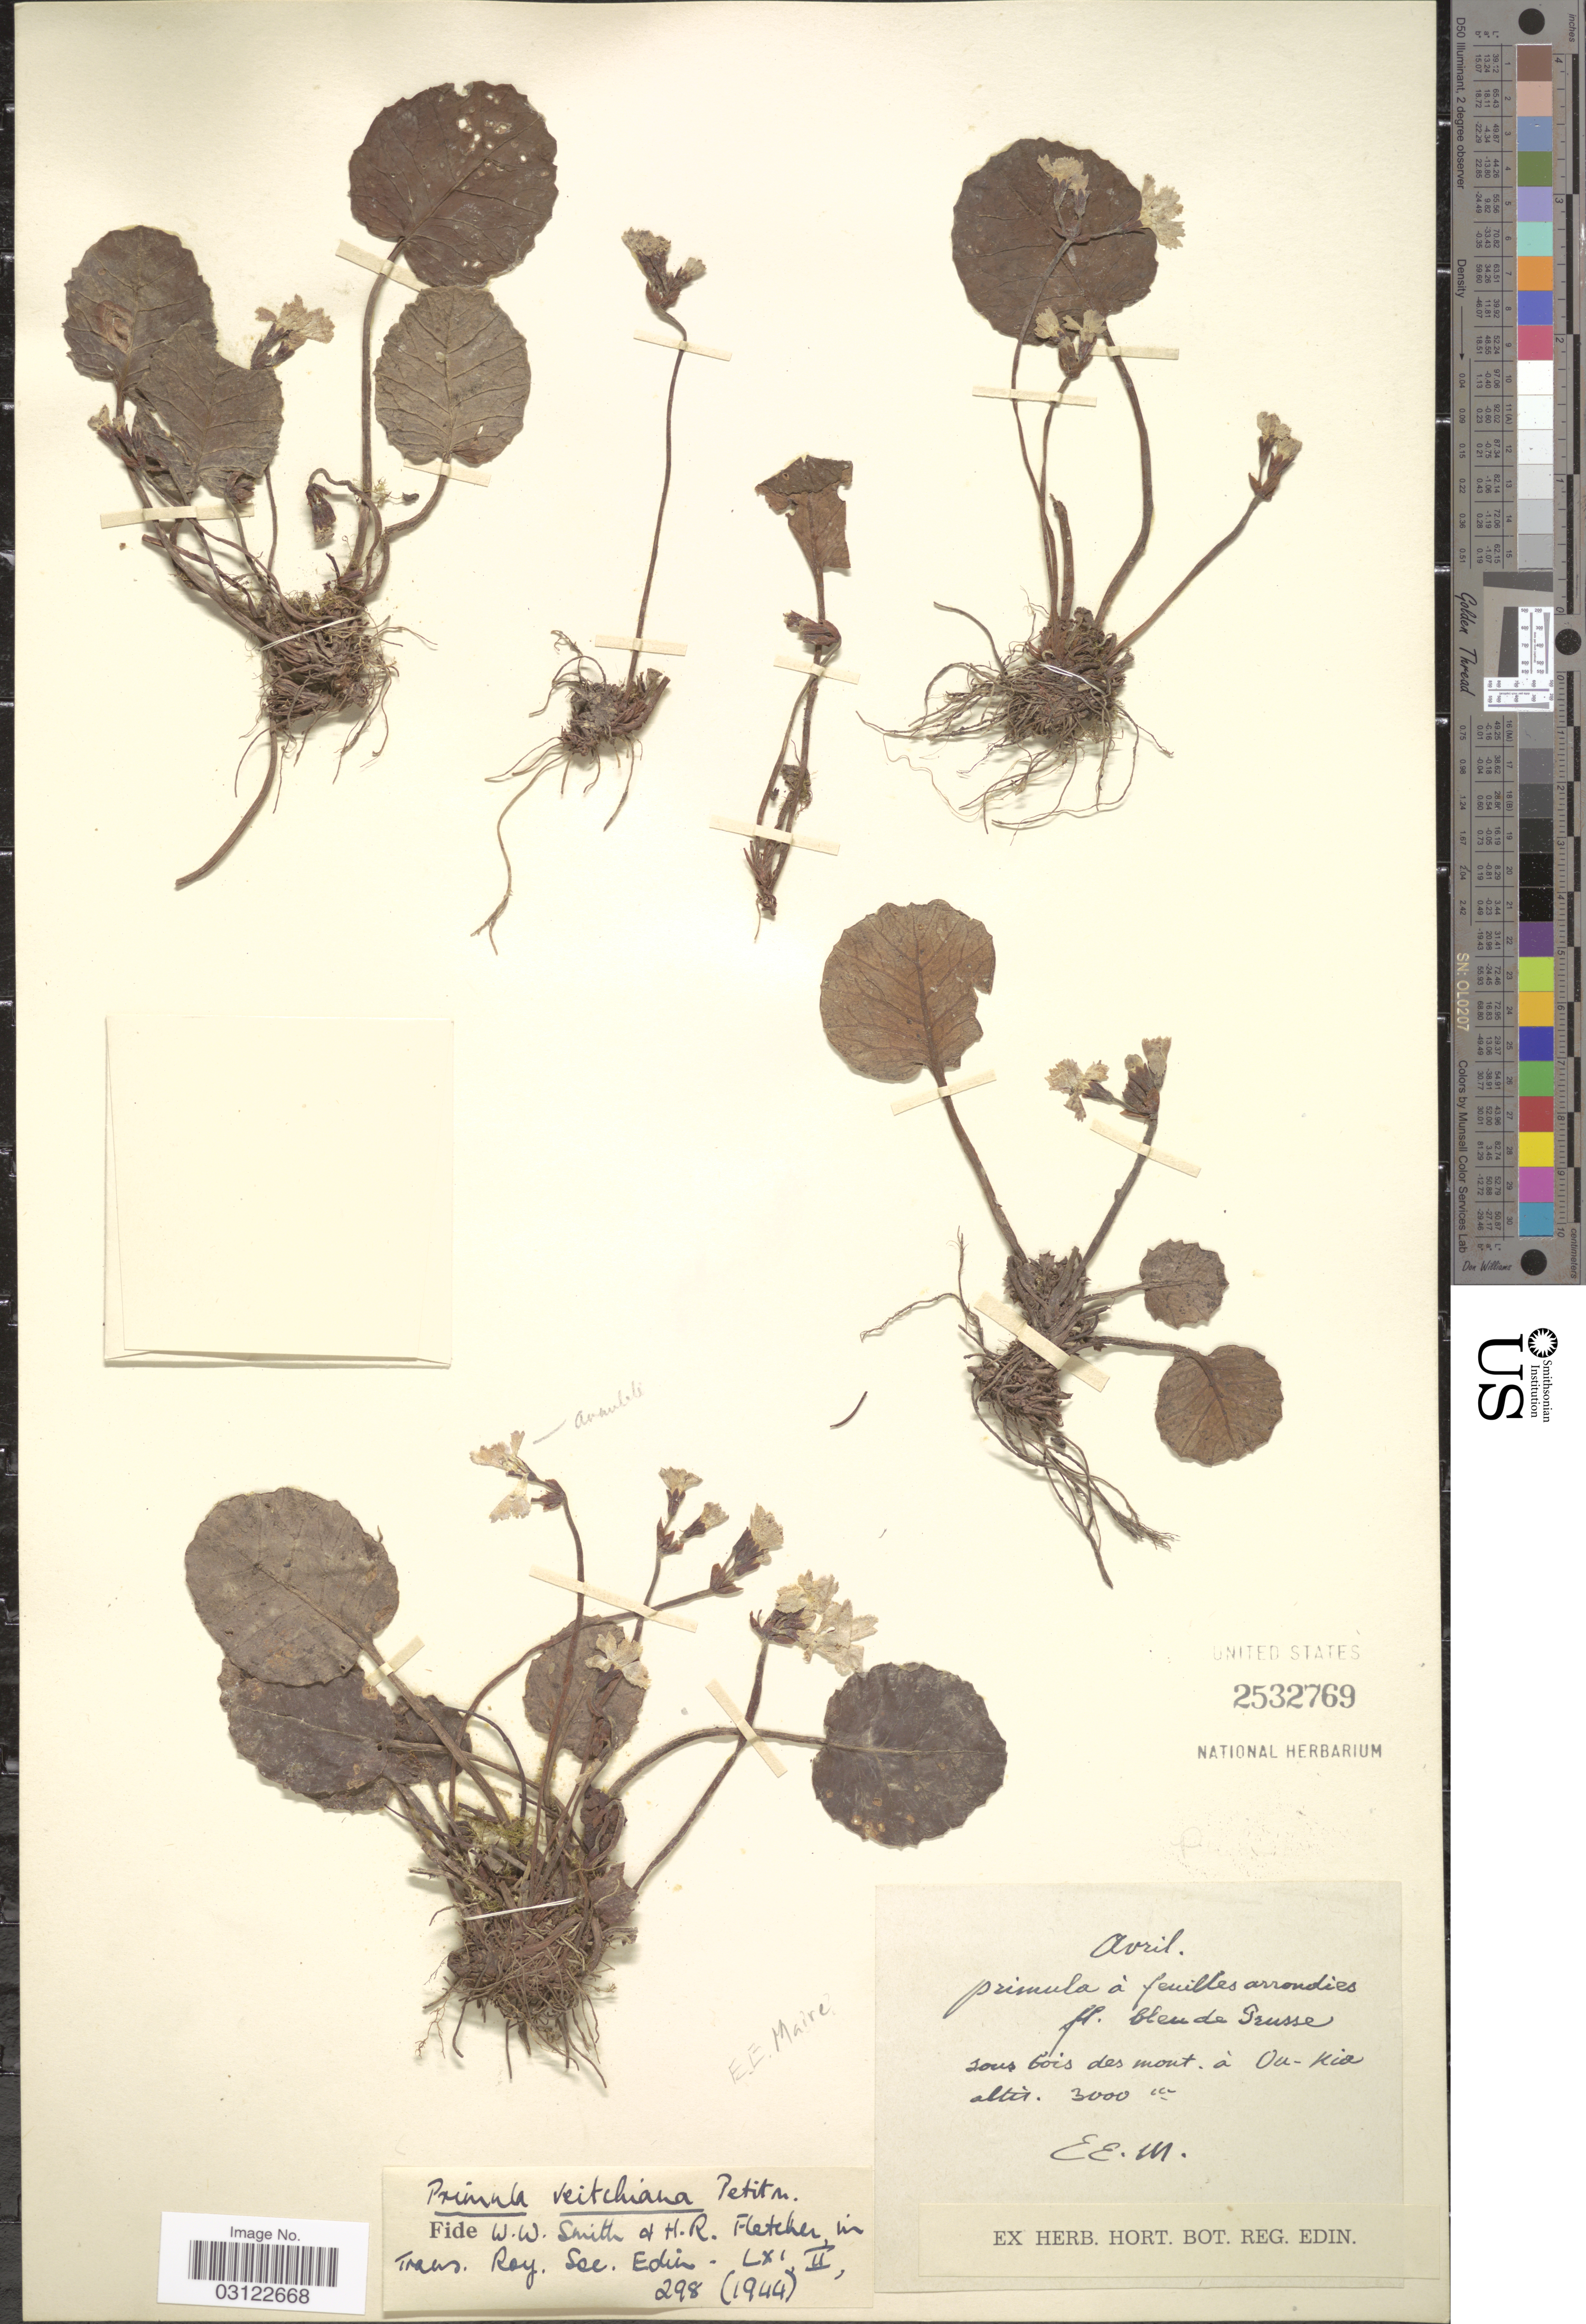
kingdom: Plantae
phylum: Tracheophyta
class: Magnoliopsida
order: Ericales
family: Primulaceae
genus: Primula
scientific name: Primula veitchiana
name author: Petitm.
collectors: E. E. Maire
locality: Sous bois des mont. á Ou-Kia.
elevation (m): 3000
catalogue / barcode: US 2532769